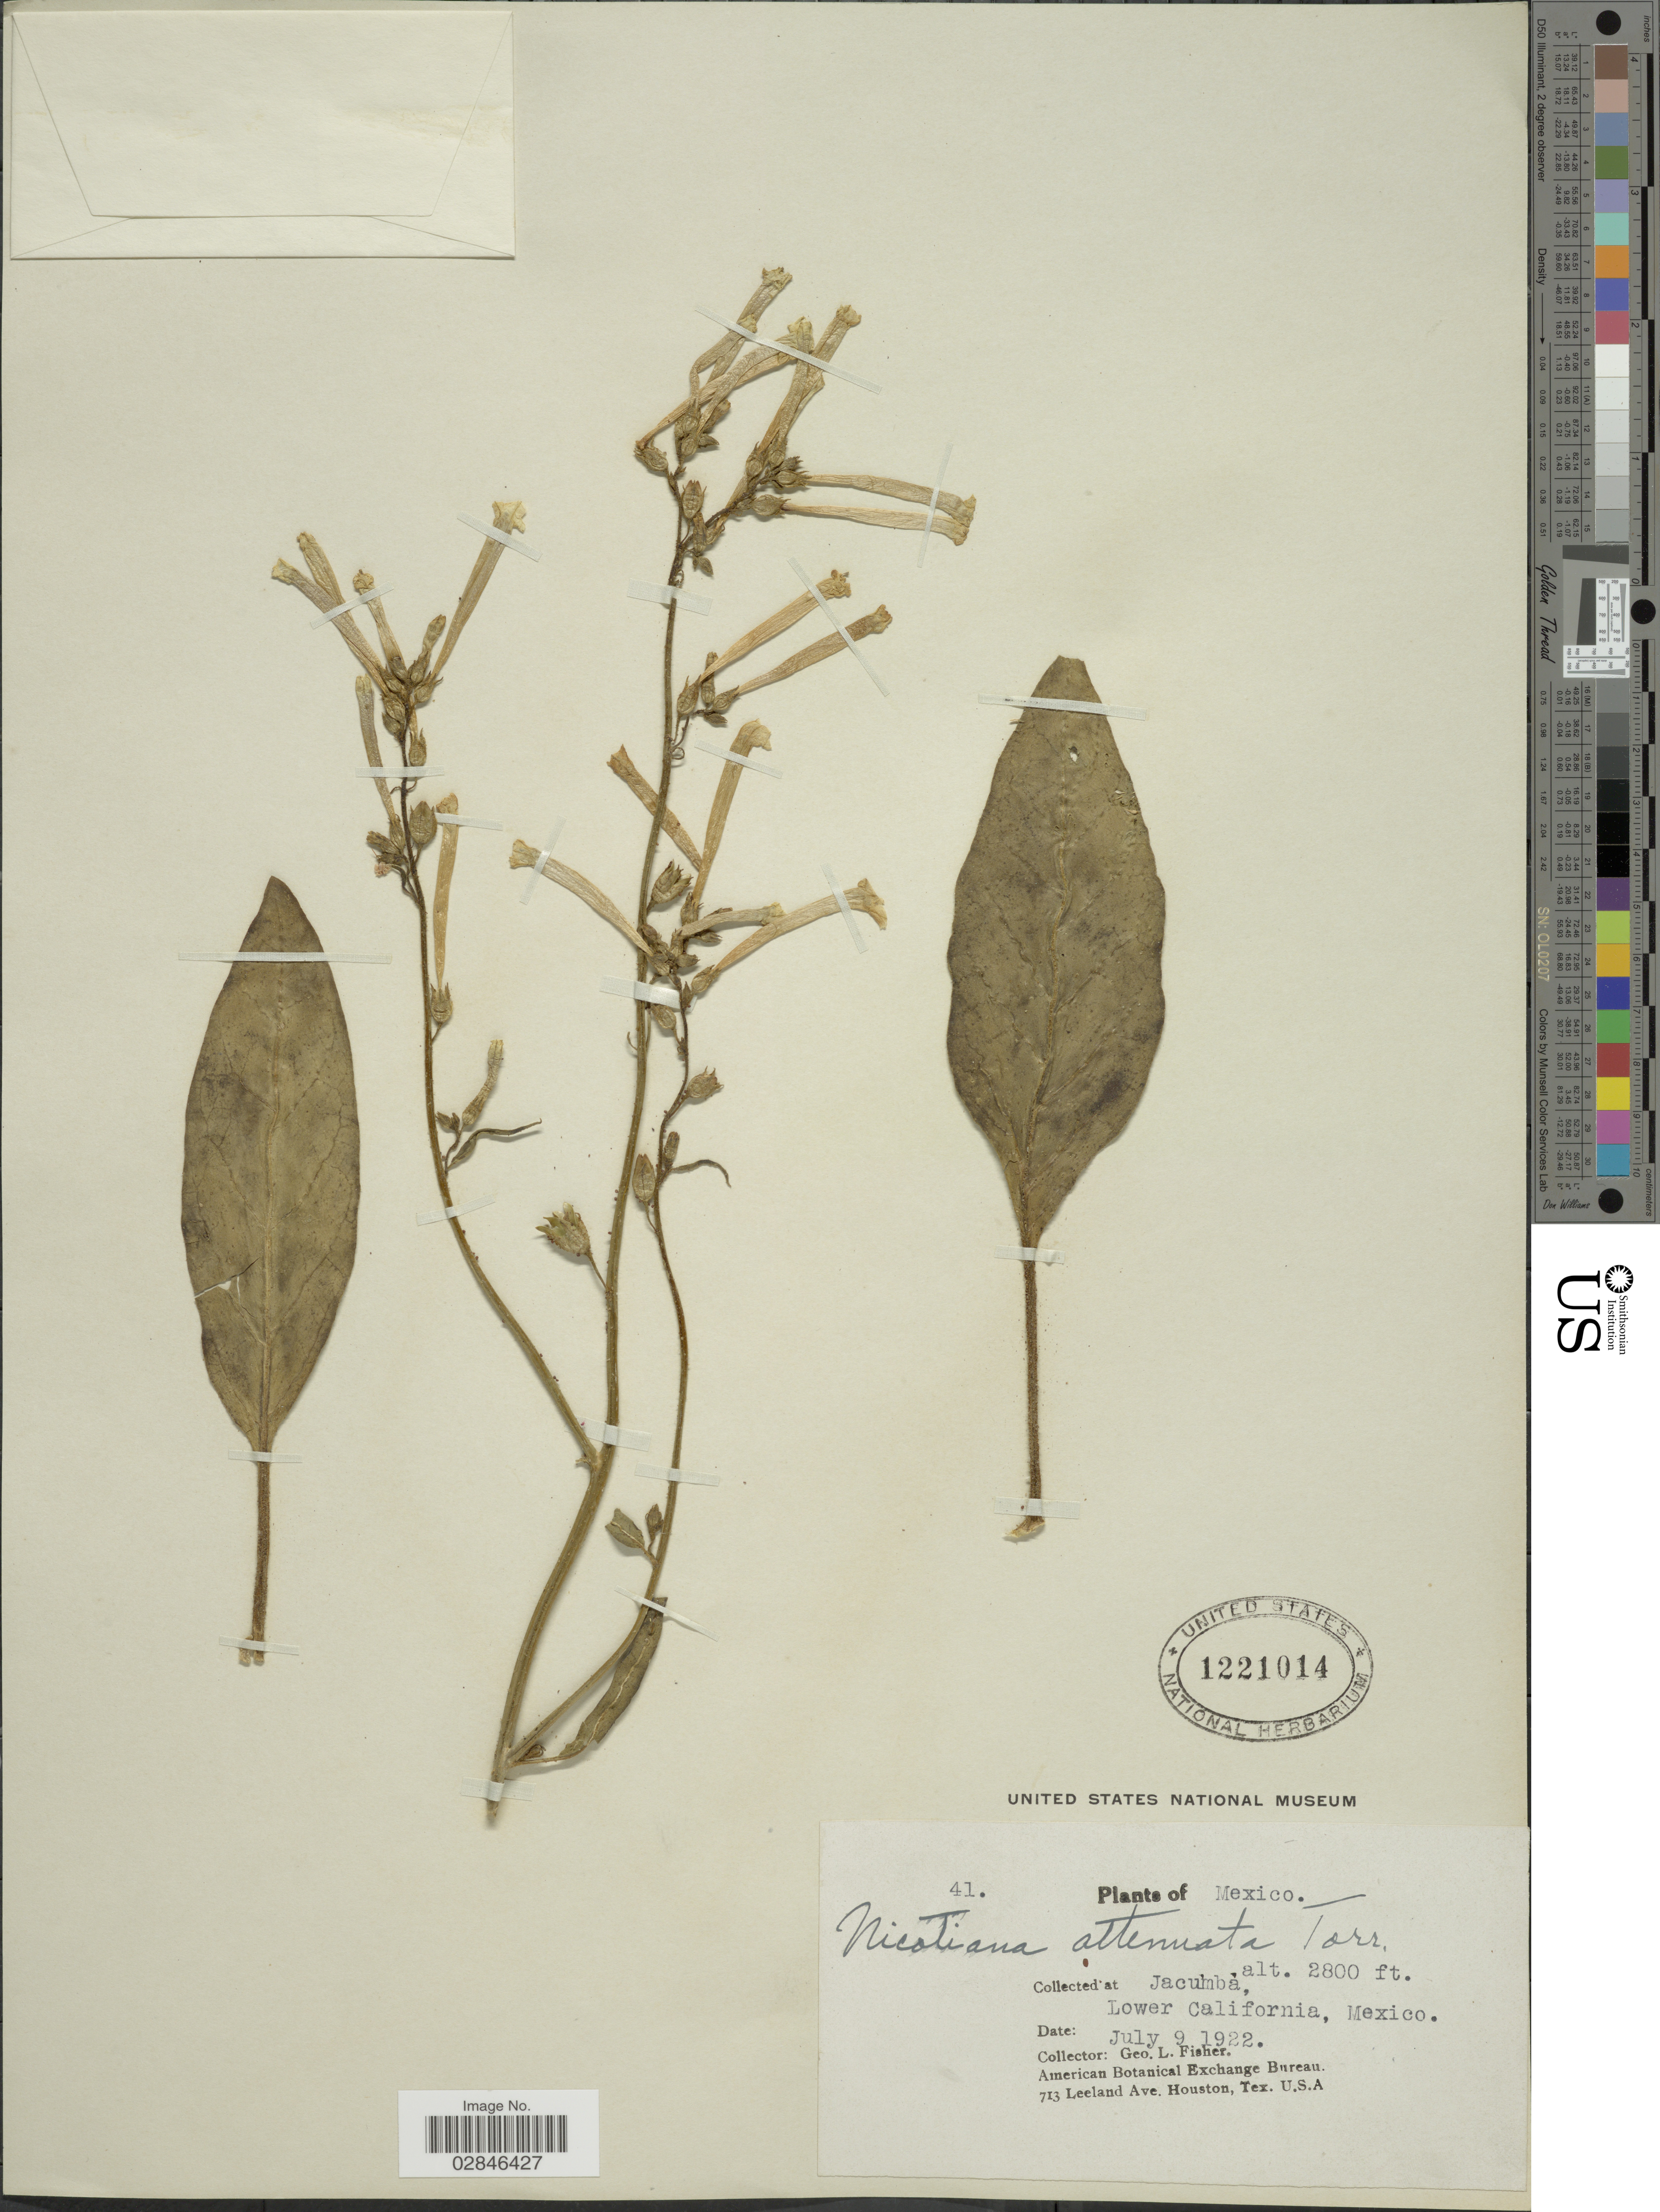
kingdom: Plantae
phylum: Tracheophyta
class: Magnoliopsida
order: Solanales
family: Solanaceae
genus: Nicotiana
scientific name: Nicotiana attenuata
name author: Torr. ex S. Watson in C. King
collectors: G. L. Fisher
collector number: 41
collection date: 1922-07-09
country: Mexico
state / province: Baja California Norte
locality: Jacumba, Lower California.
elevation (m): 853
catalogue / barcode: US 1221014